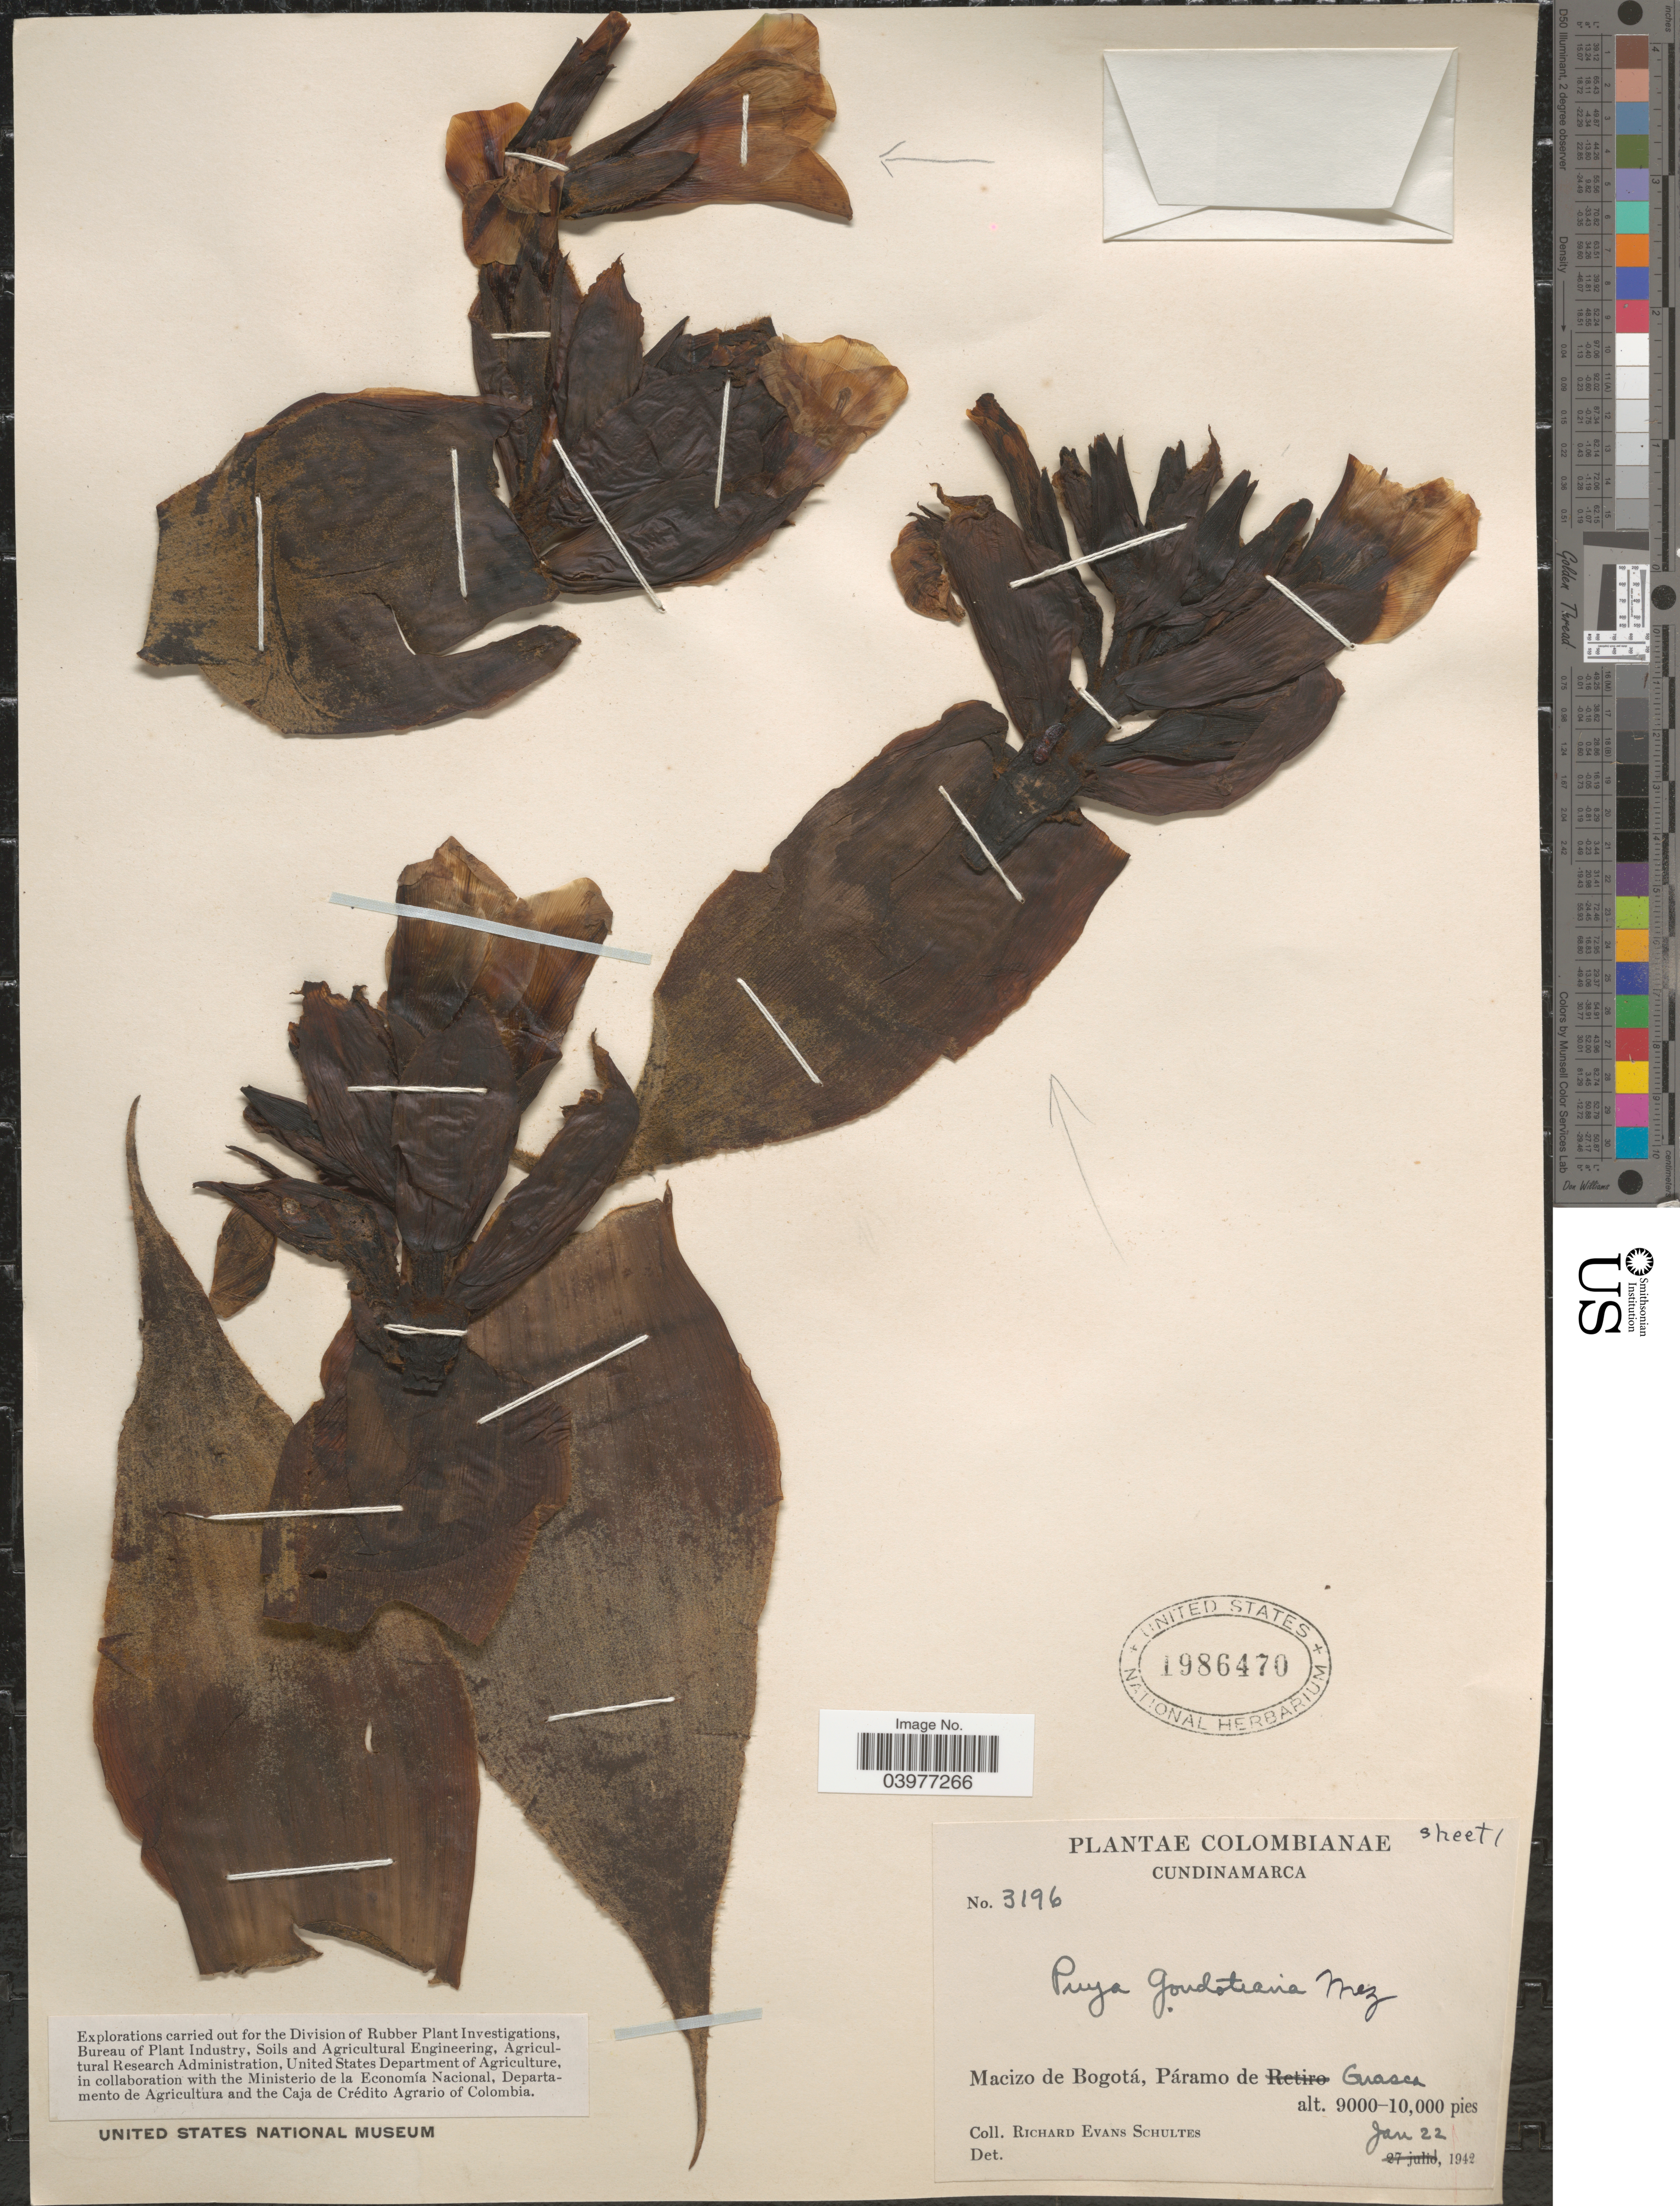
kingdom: Plantae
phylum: Tracheophyta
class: Liliopsida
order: Poales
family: Bromeliaceae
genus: Puya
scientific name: Puya goudotiana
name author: Mez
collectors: R. E. Schultes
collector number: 3196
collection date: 1942-01-22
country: Colombia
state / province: Cundinamarca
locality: Macizo de Bogotá, Páramo de Guasca.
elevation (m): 2743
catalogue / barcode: US 1986470